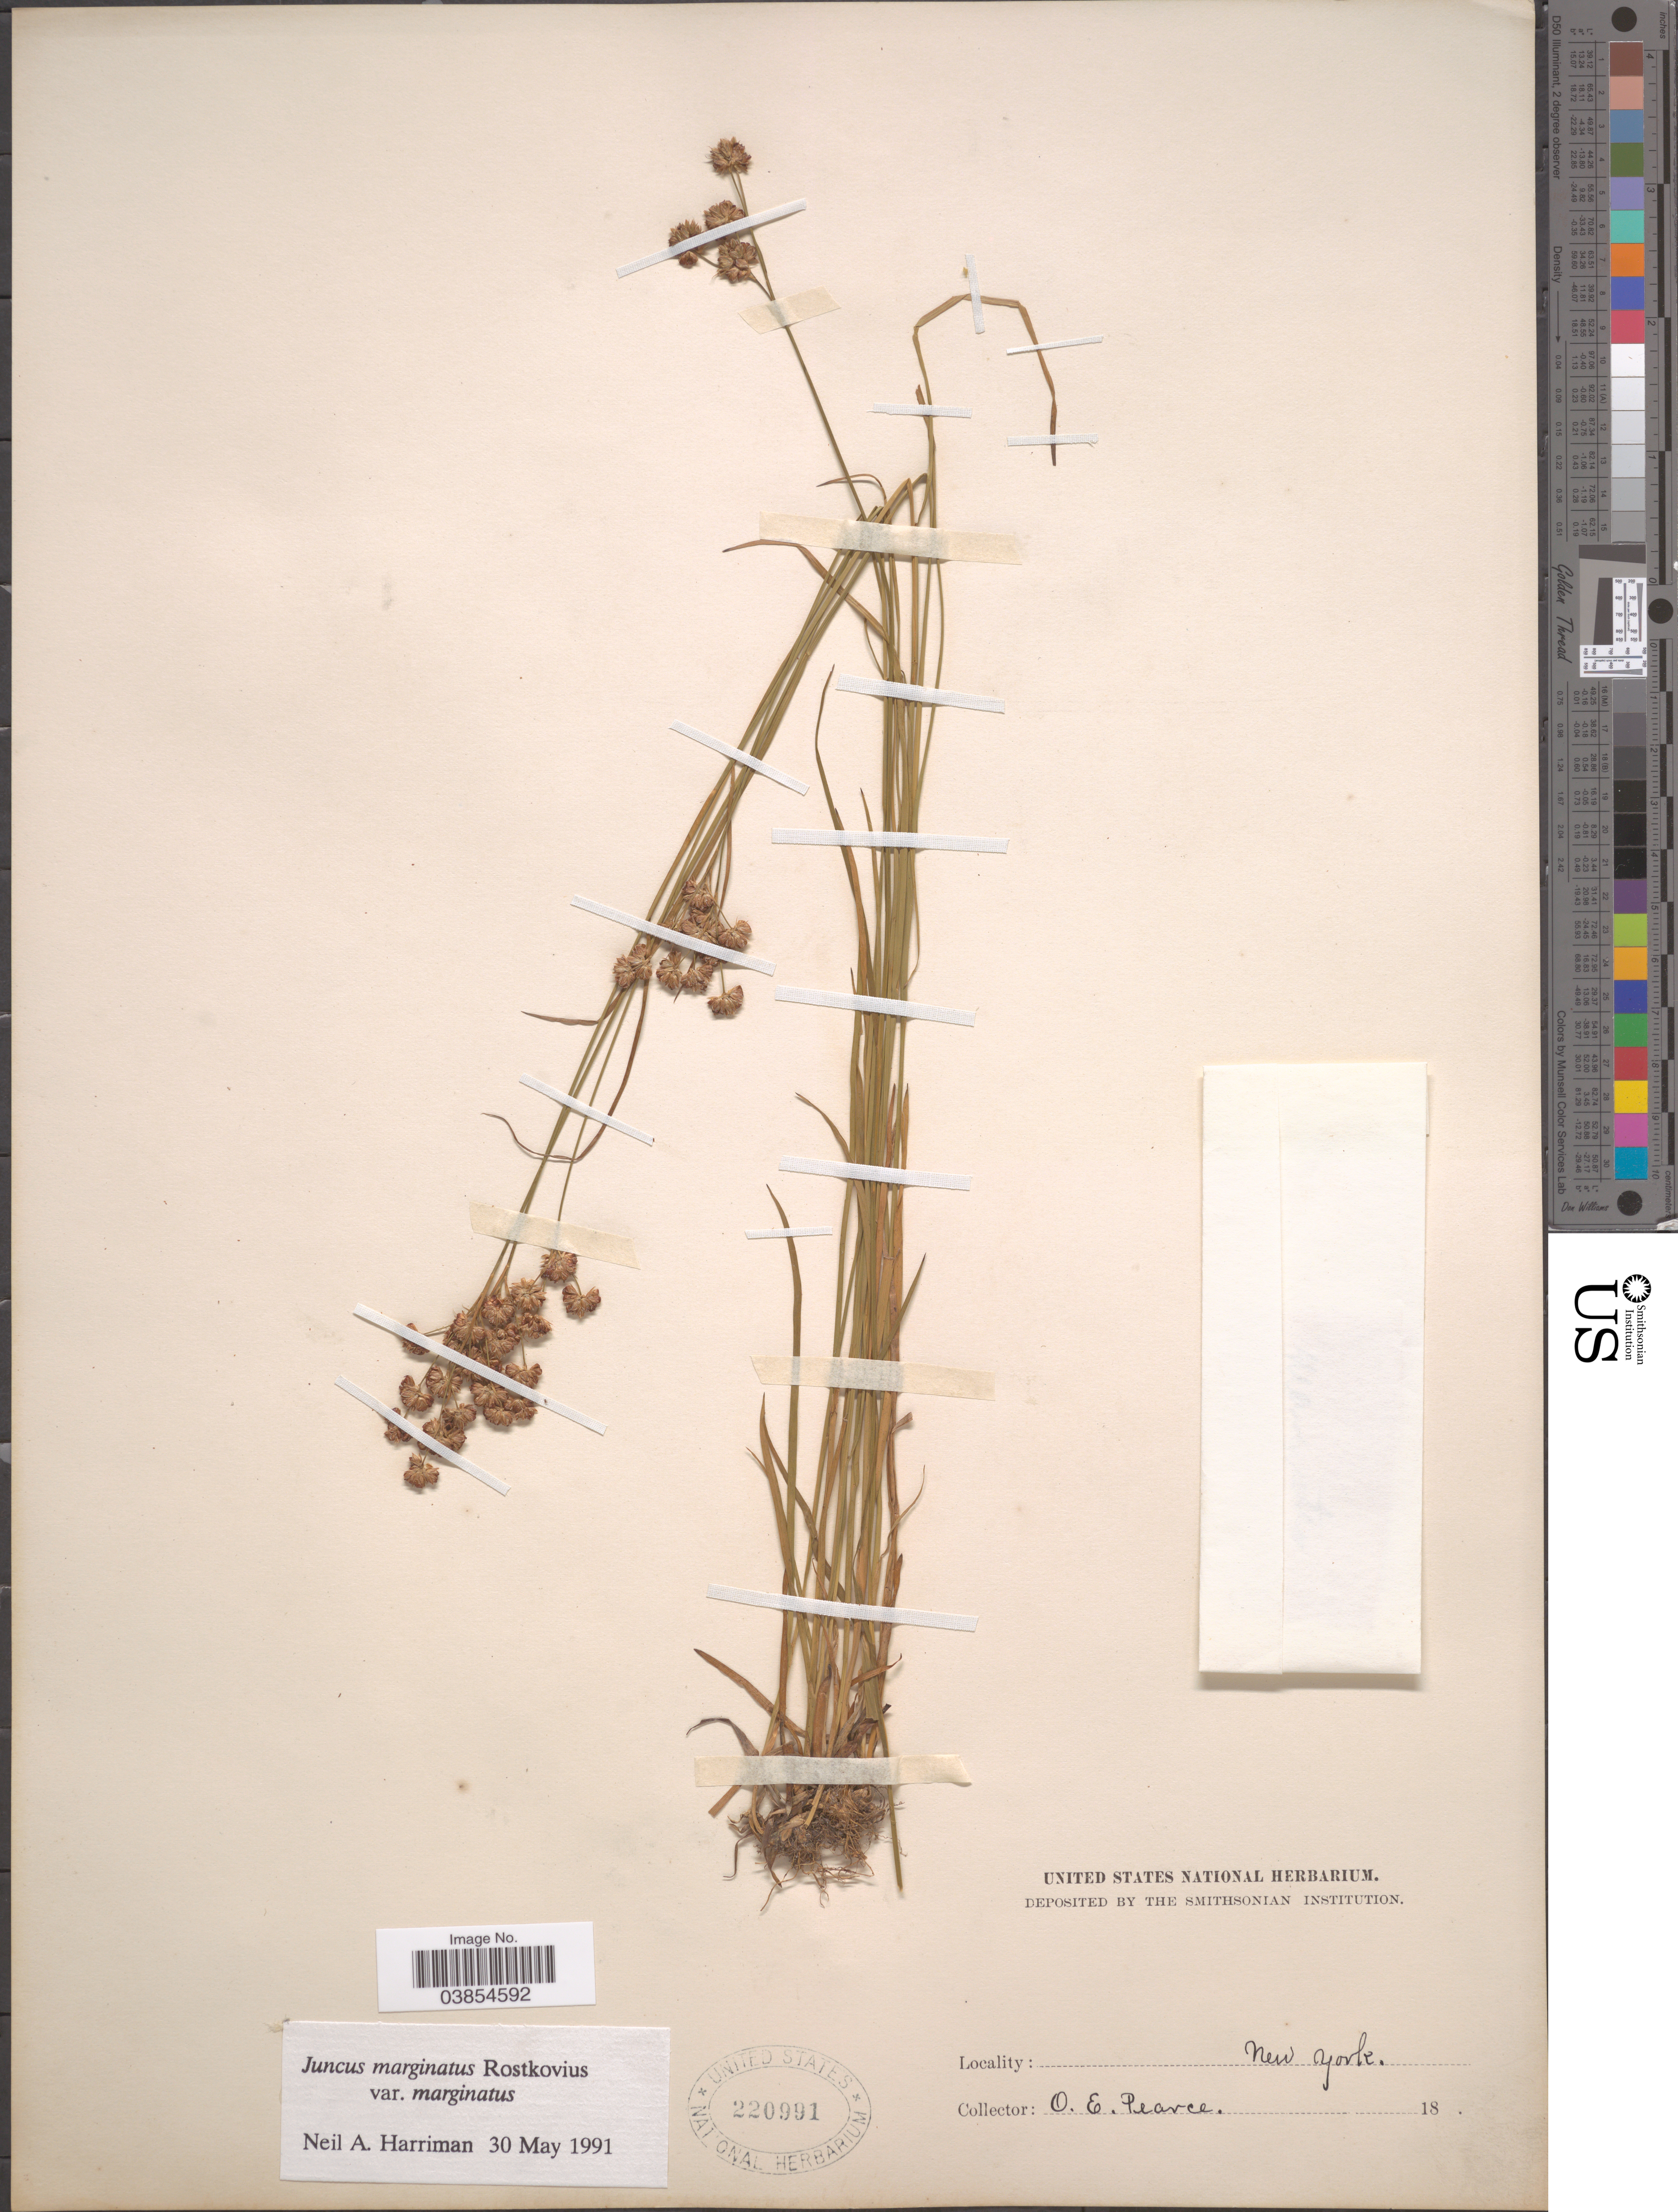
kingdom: Plantae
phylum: Tracheophyta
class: Liliopsida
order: Poales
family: Juncaceae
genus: Juncus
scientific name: Juncus marginatus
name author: Rostk.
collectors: O. E. Pearce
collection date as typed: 18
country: United States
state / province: New York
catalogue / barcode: US 220991